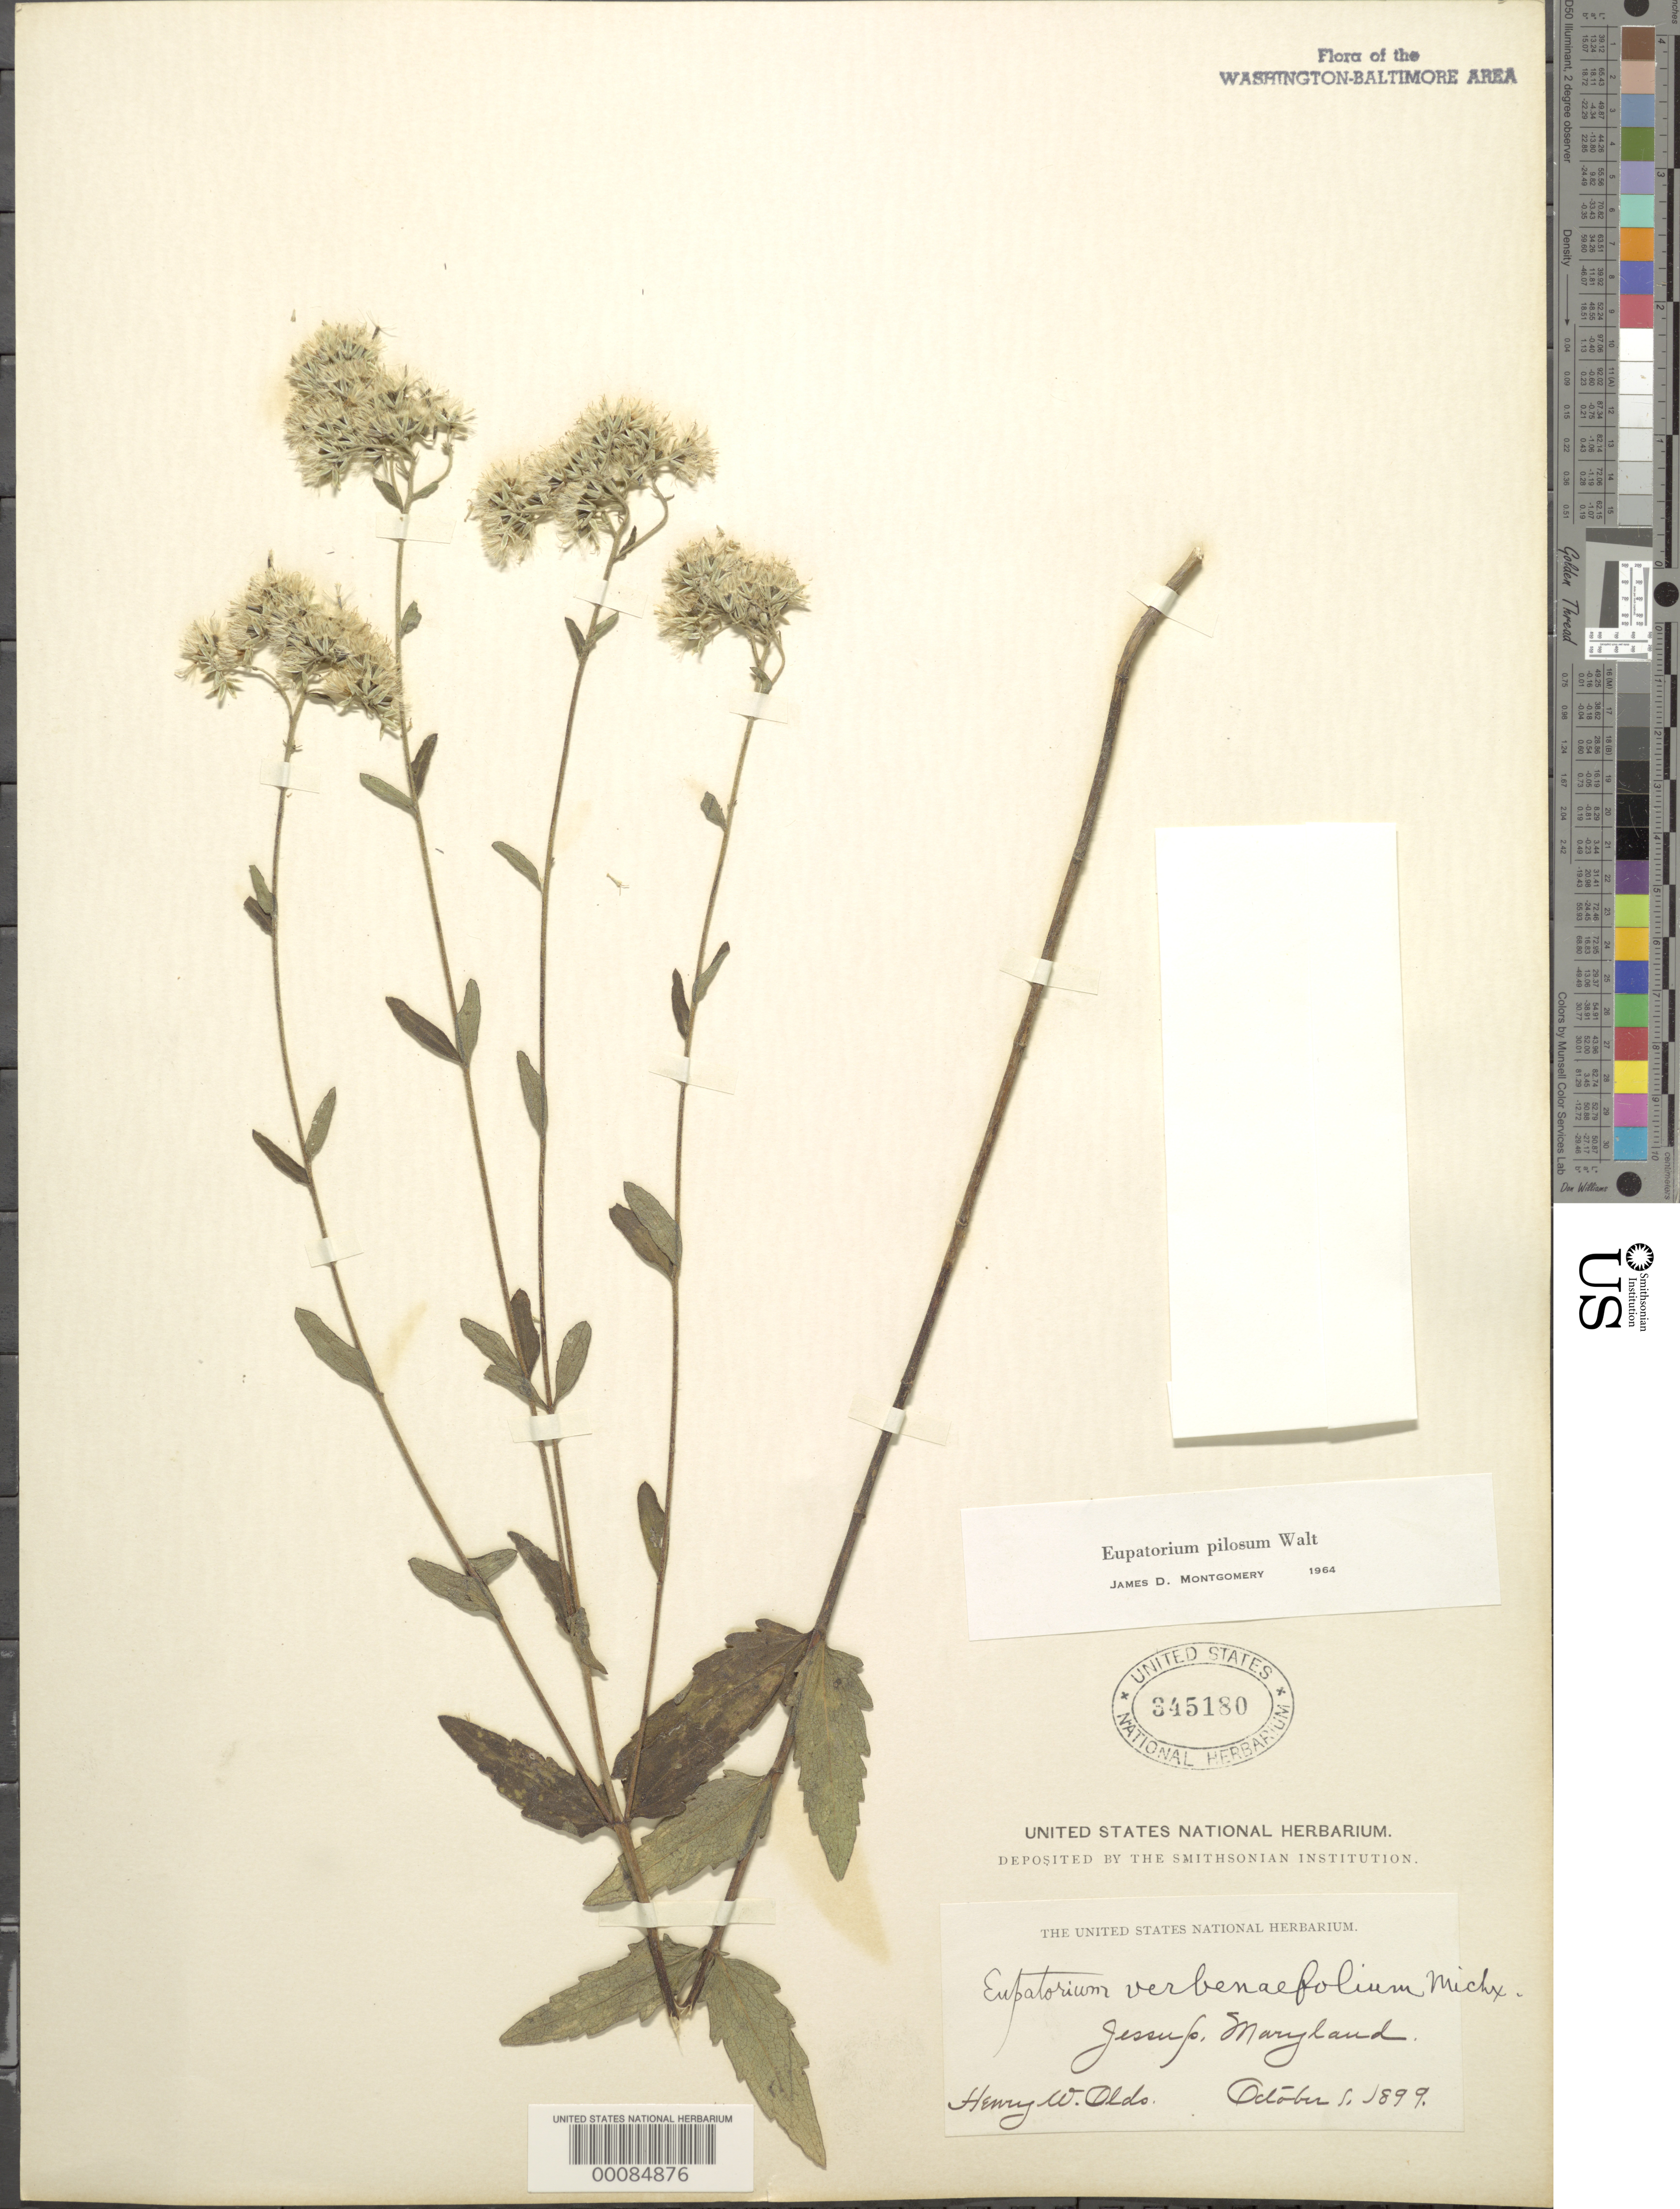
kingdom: Plantae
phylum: Tracheophyta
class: Magnoliopsida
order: Asterales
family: Asteraceae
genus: Eupatorium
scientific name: Eupatorium pilosum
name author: Walter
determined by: Montgomery, J. D.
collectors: H. W. Olds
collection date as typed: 01 Oct 1899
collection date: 1899-10-01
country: United States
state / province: Maryland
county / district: Anne Arundel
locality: Jessup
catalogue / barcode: US 345180